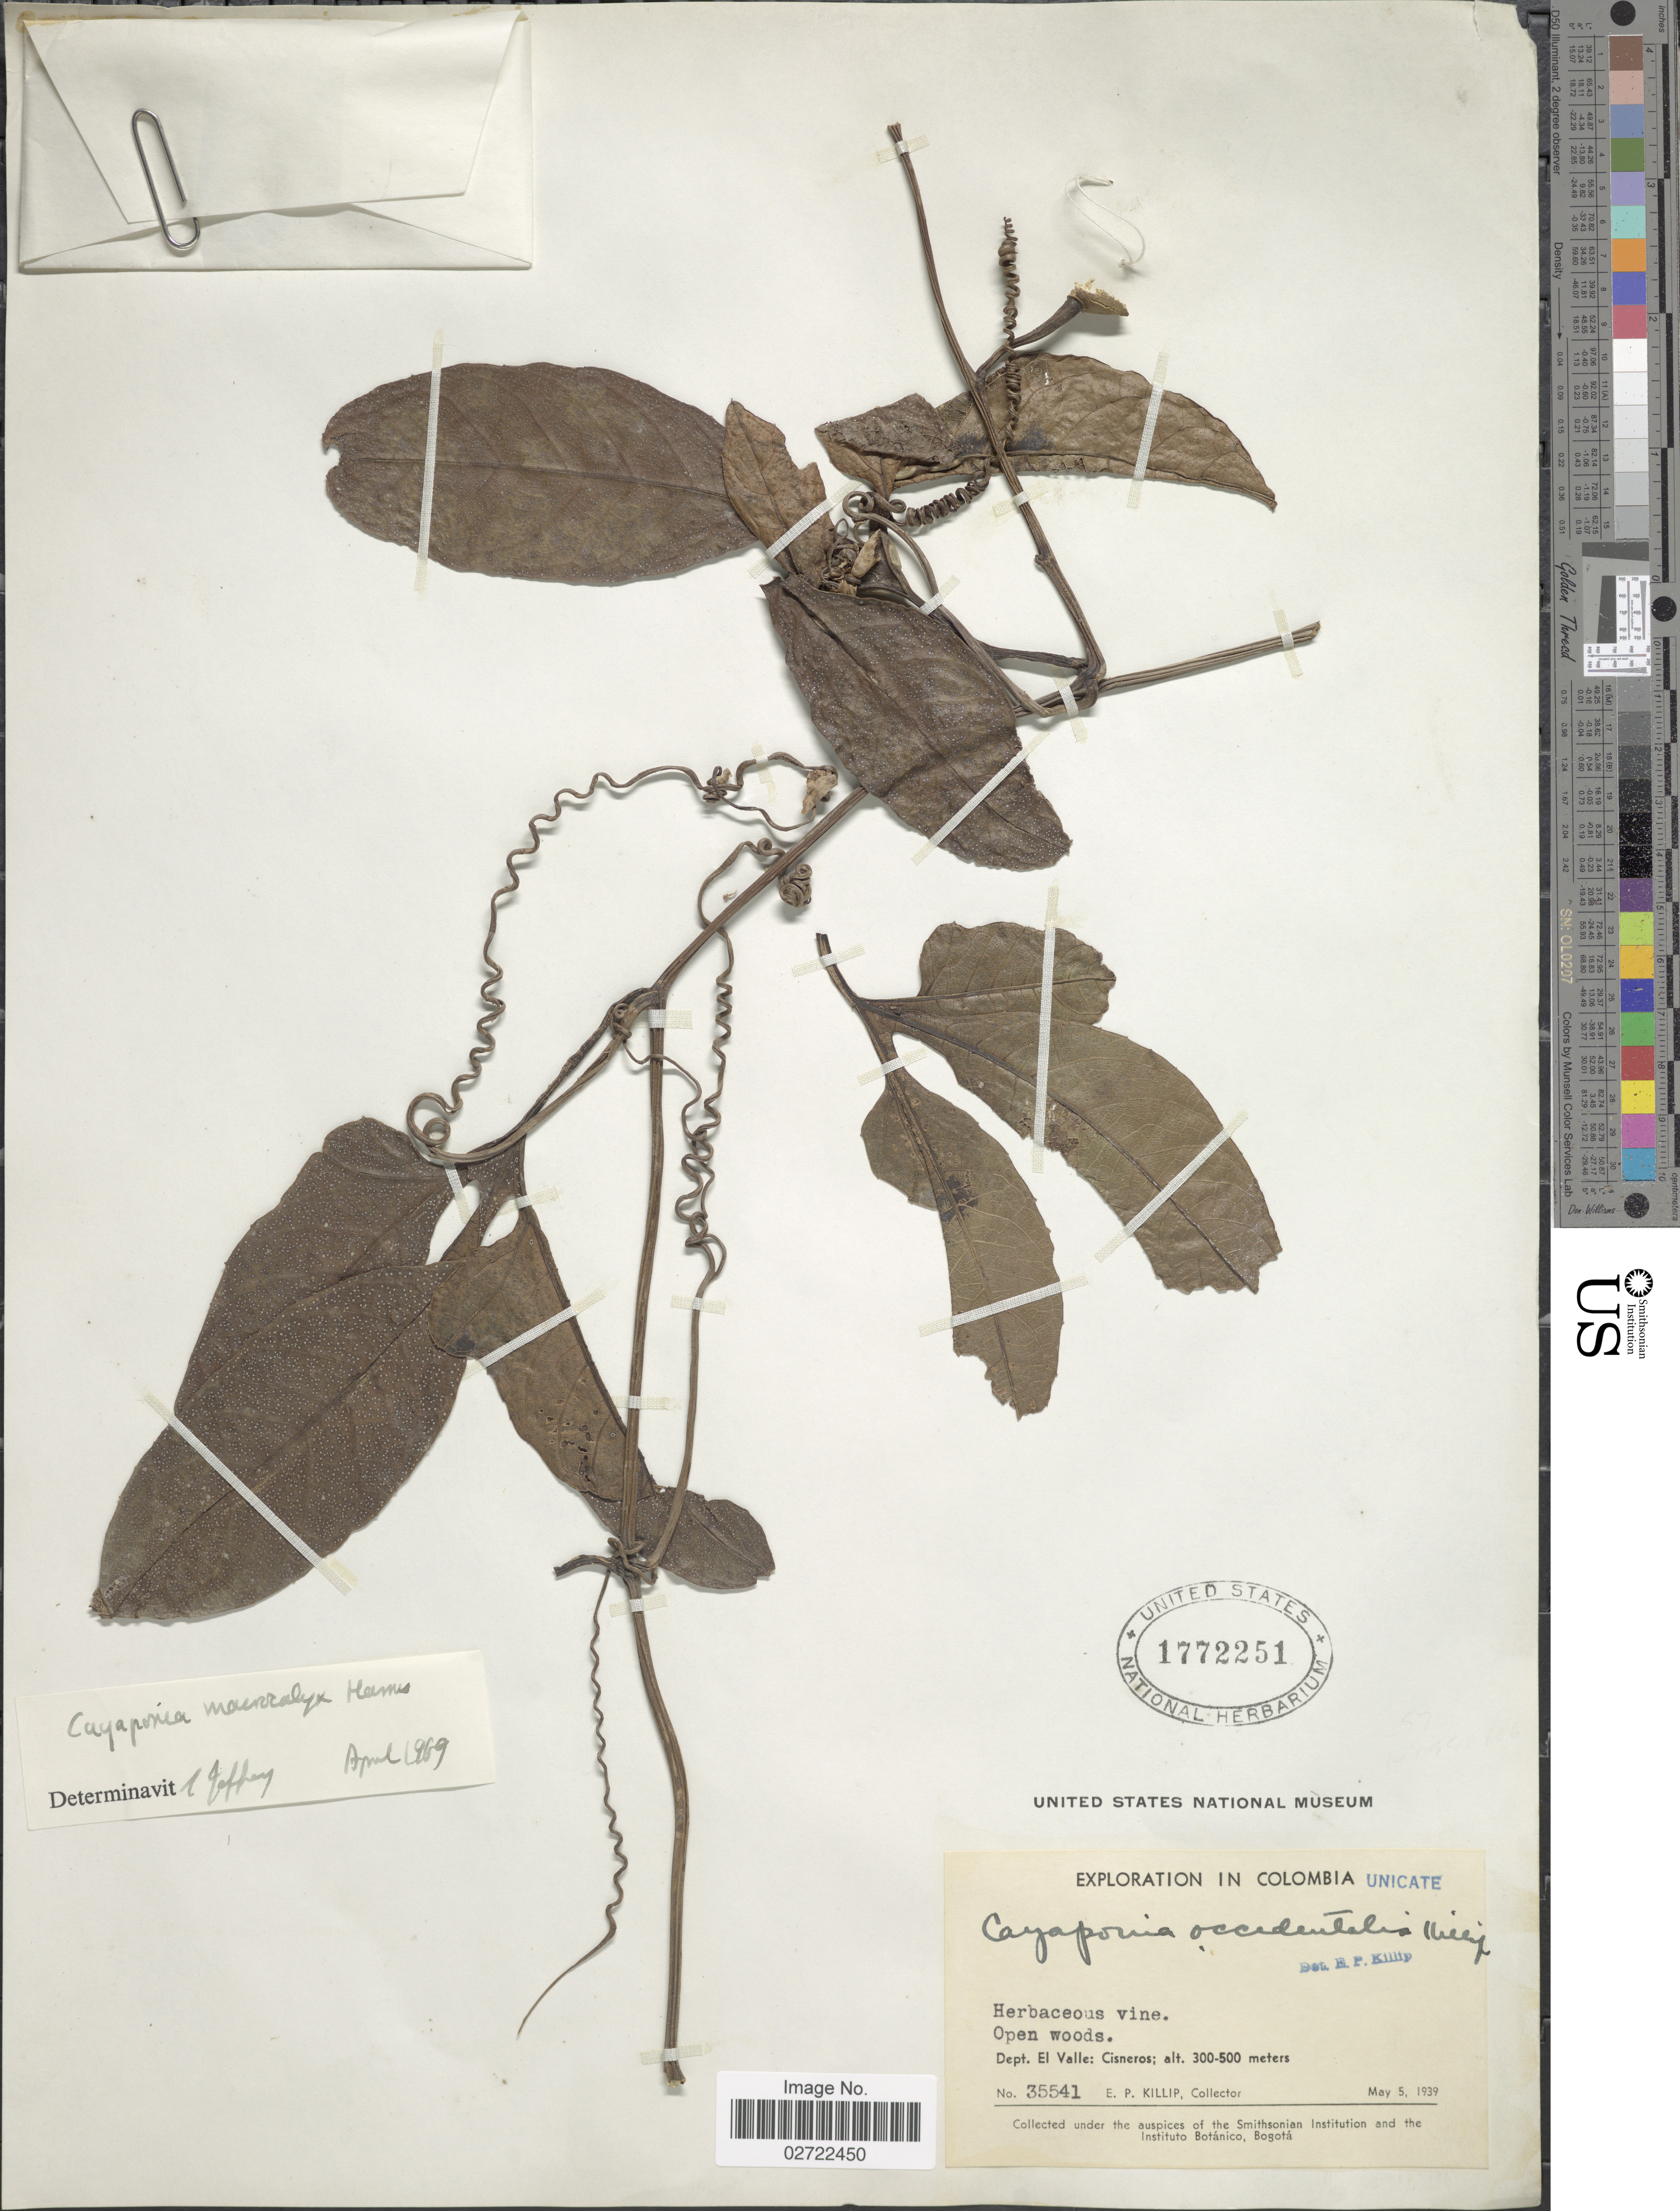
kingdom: Plantae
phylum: Tracheophyta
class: Magnoliopsida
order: Cucurbitales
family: Cucurbitaceae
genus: Cayaponia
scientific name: Cayaponia peruviana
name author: (Poepp. & Endl.) Cogn.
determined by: Nee, Michael H.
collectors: E. P. Killip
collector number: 35541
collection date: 1939-05-05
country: Colombia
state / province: Valle del Cauca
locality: Dept. El Valle: Cisneros.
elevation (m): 300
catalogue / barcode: US 1772251